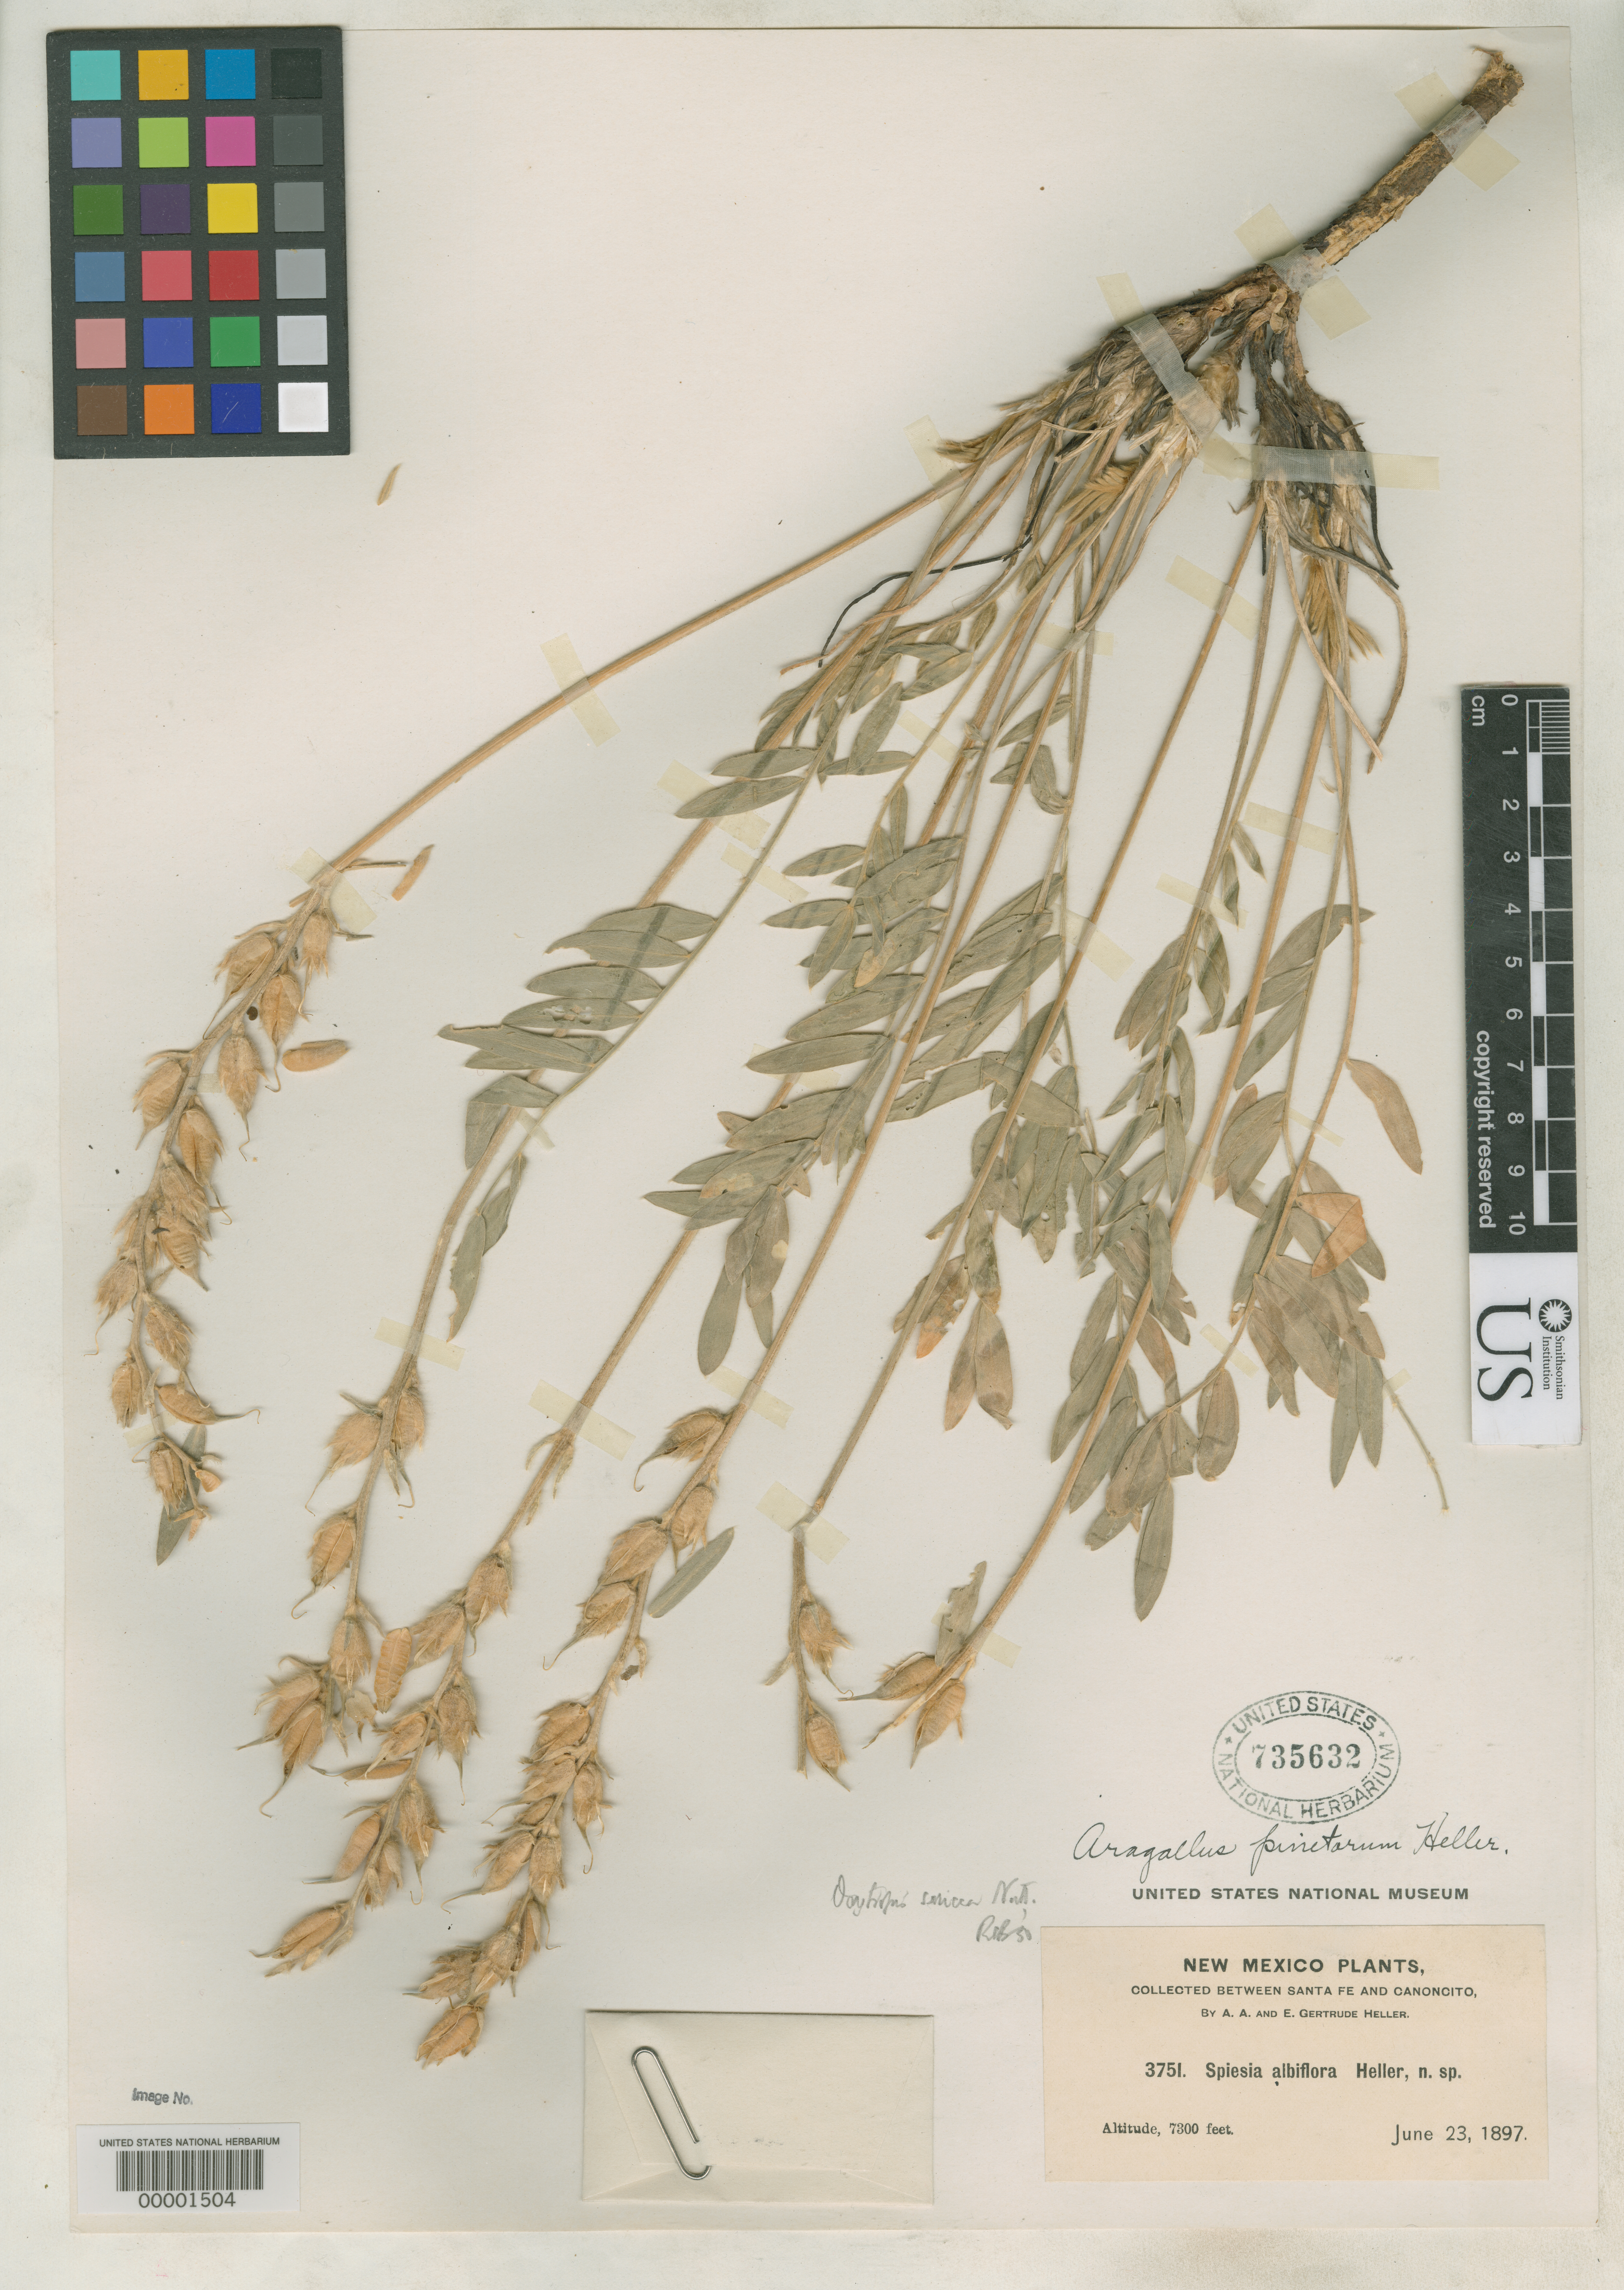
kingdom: Plantae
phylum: Tracheophyta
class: Magnoliopsida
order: Fabales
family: Fabaceae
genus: Aragallus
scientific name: Aragallus pinetorum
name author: A. Heller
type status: Isotype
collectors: A. A. Heller & E. G. Heller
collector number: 3751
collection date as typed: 23 Jun 1897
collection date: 1897-06-23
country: United States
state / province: New Mexico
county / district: Santa Fe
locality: Santa Fe.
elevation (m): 2225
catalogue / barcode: US 735632